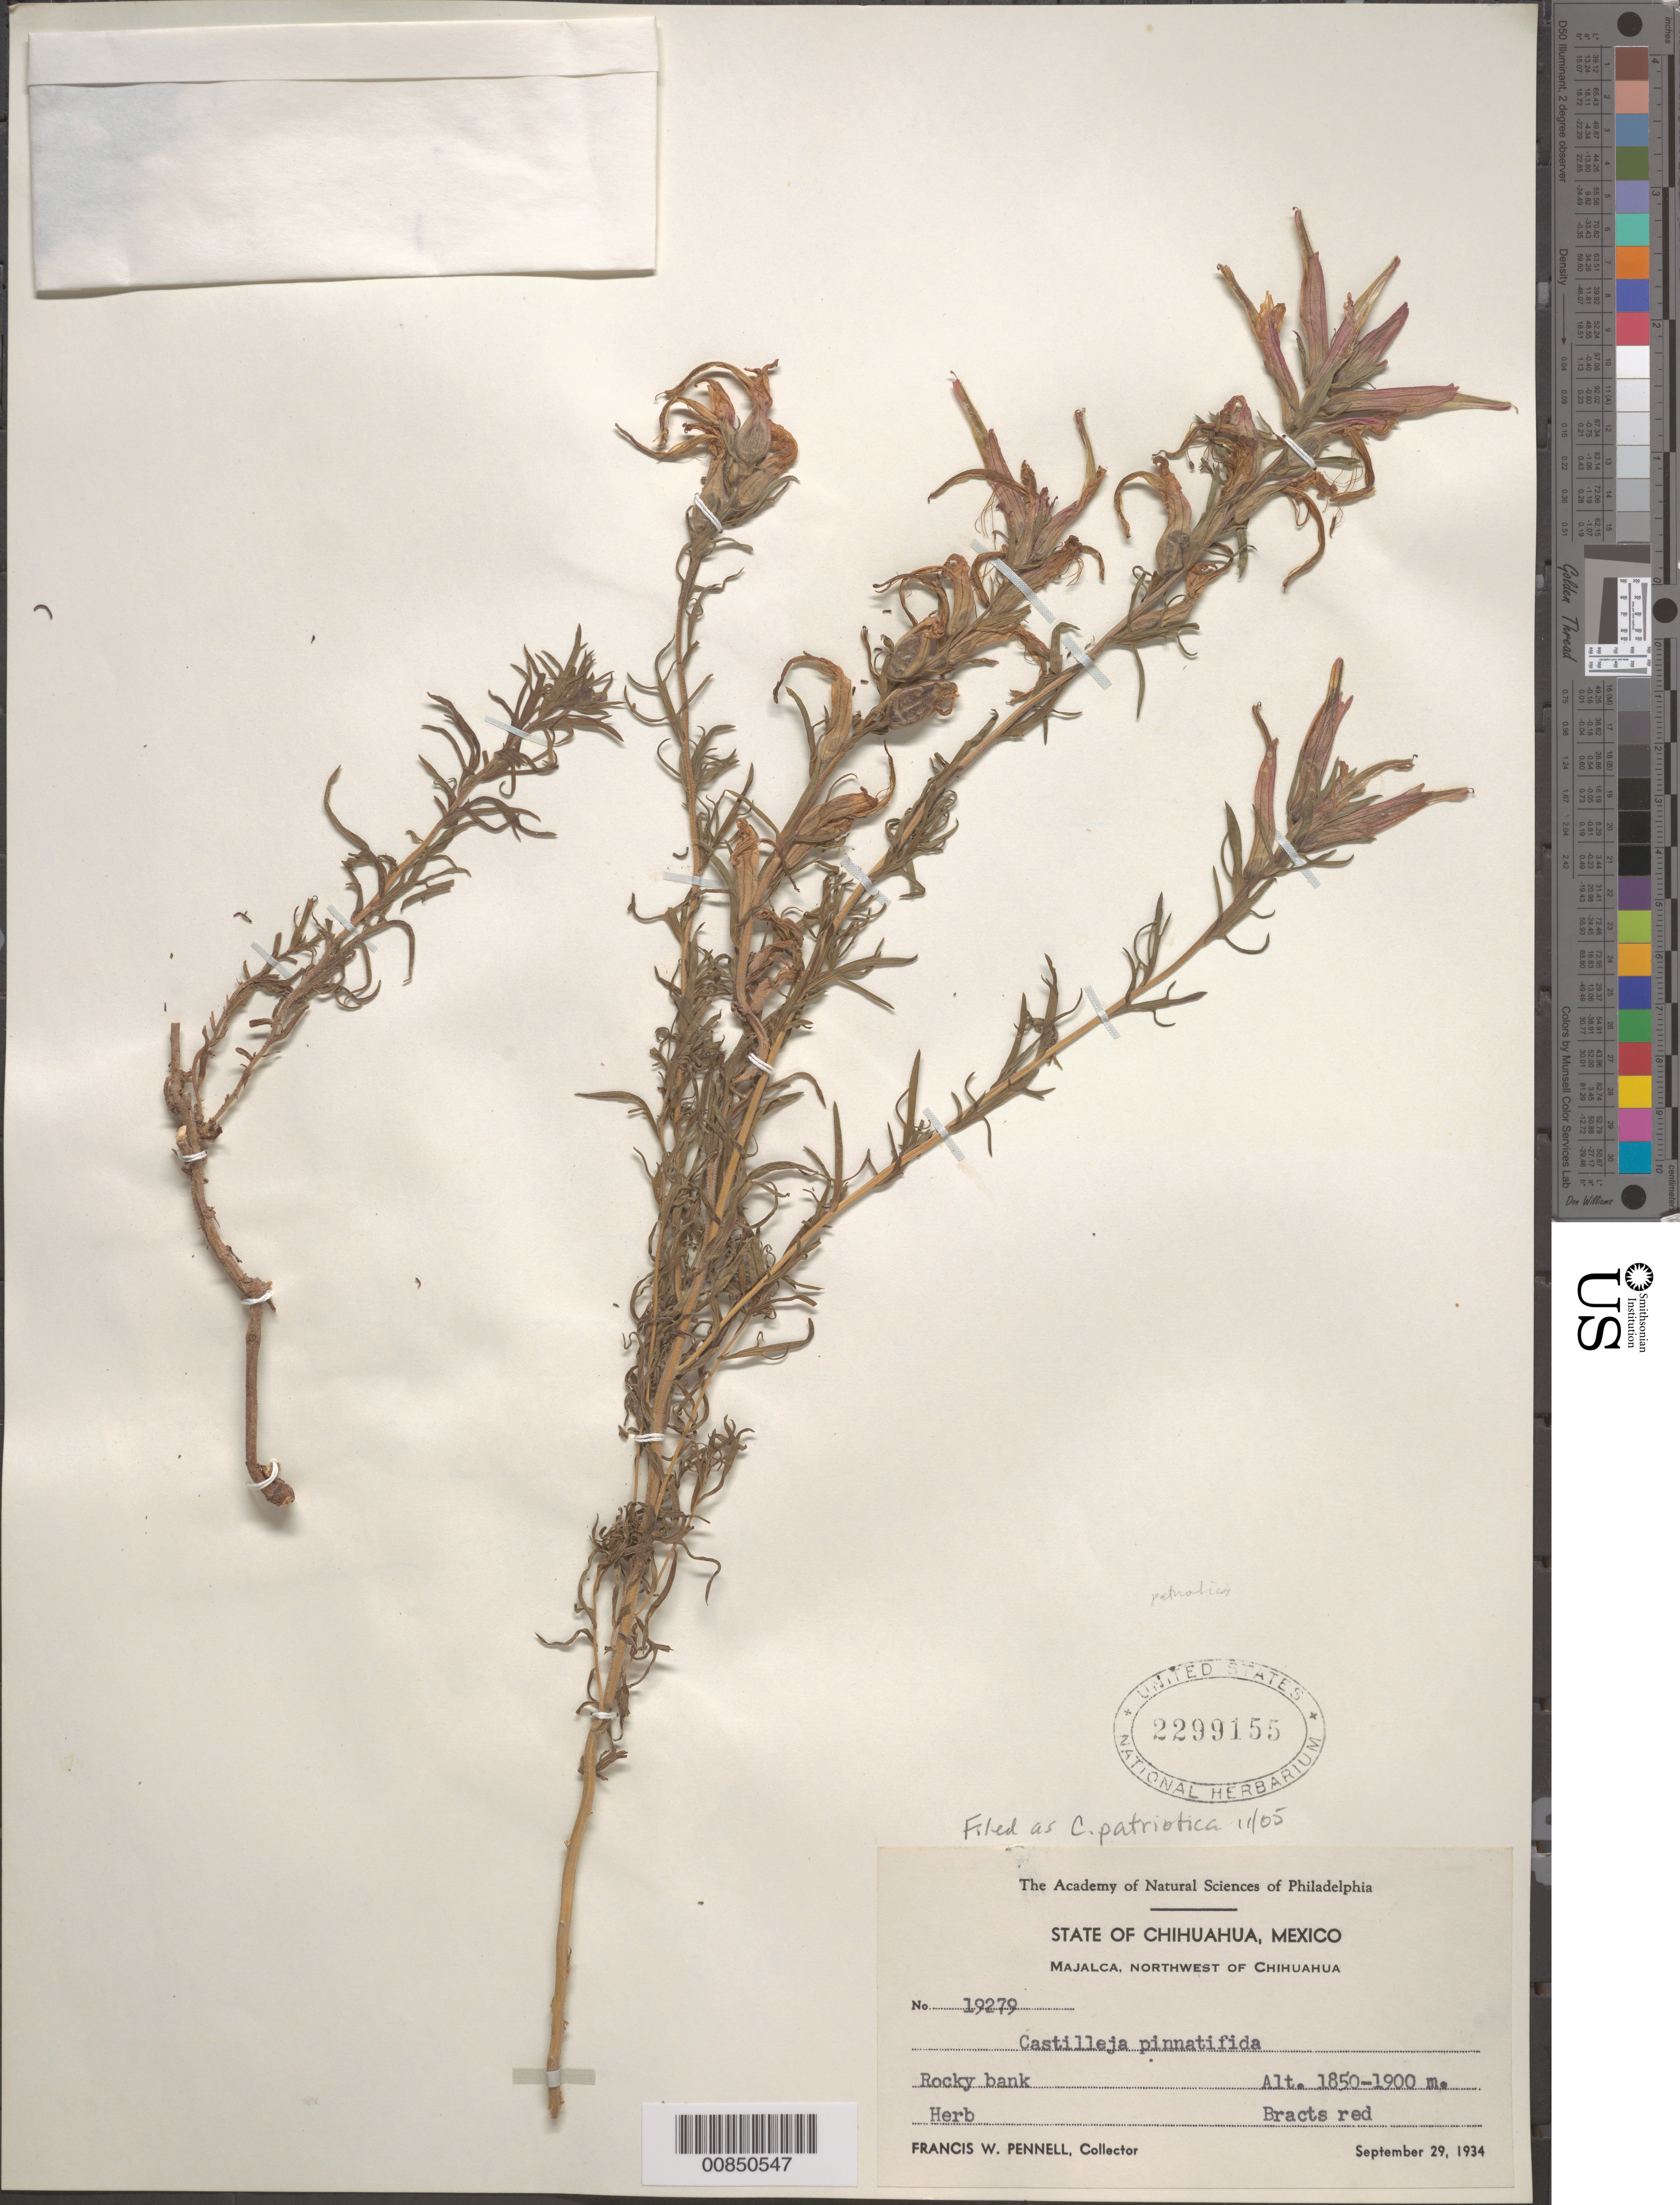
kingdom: Plantae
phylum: Tracheophyta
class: Magnoliopsida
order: Lamiales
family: Orobanchaceae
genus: Castilleja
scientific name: Castilleja patriotica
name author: Fernald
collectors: F. W. Pennell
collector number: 19279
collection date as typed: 29 Sep 1934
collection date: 1934-09-29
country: Mexico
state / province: Chihuahua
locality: Majalca, northwest of Chihuahua.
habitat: Rocky bank.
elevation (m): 1900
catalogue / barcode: US 2299155